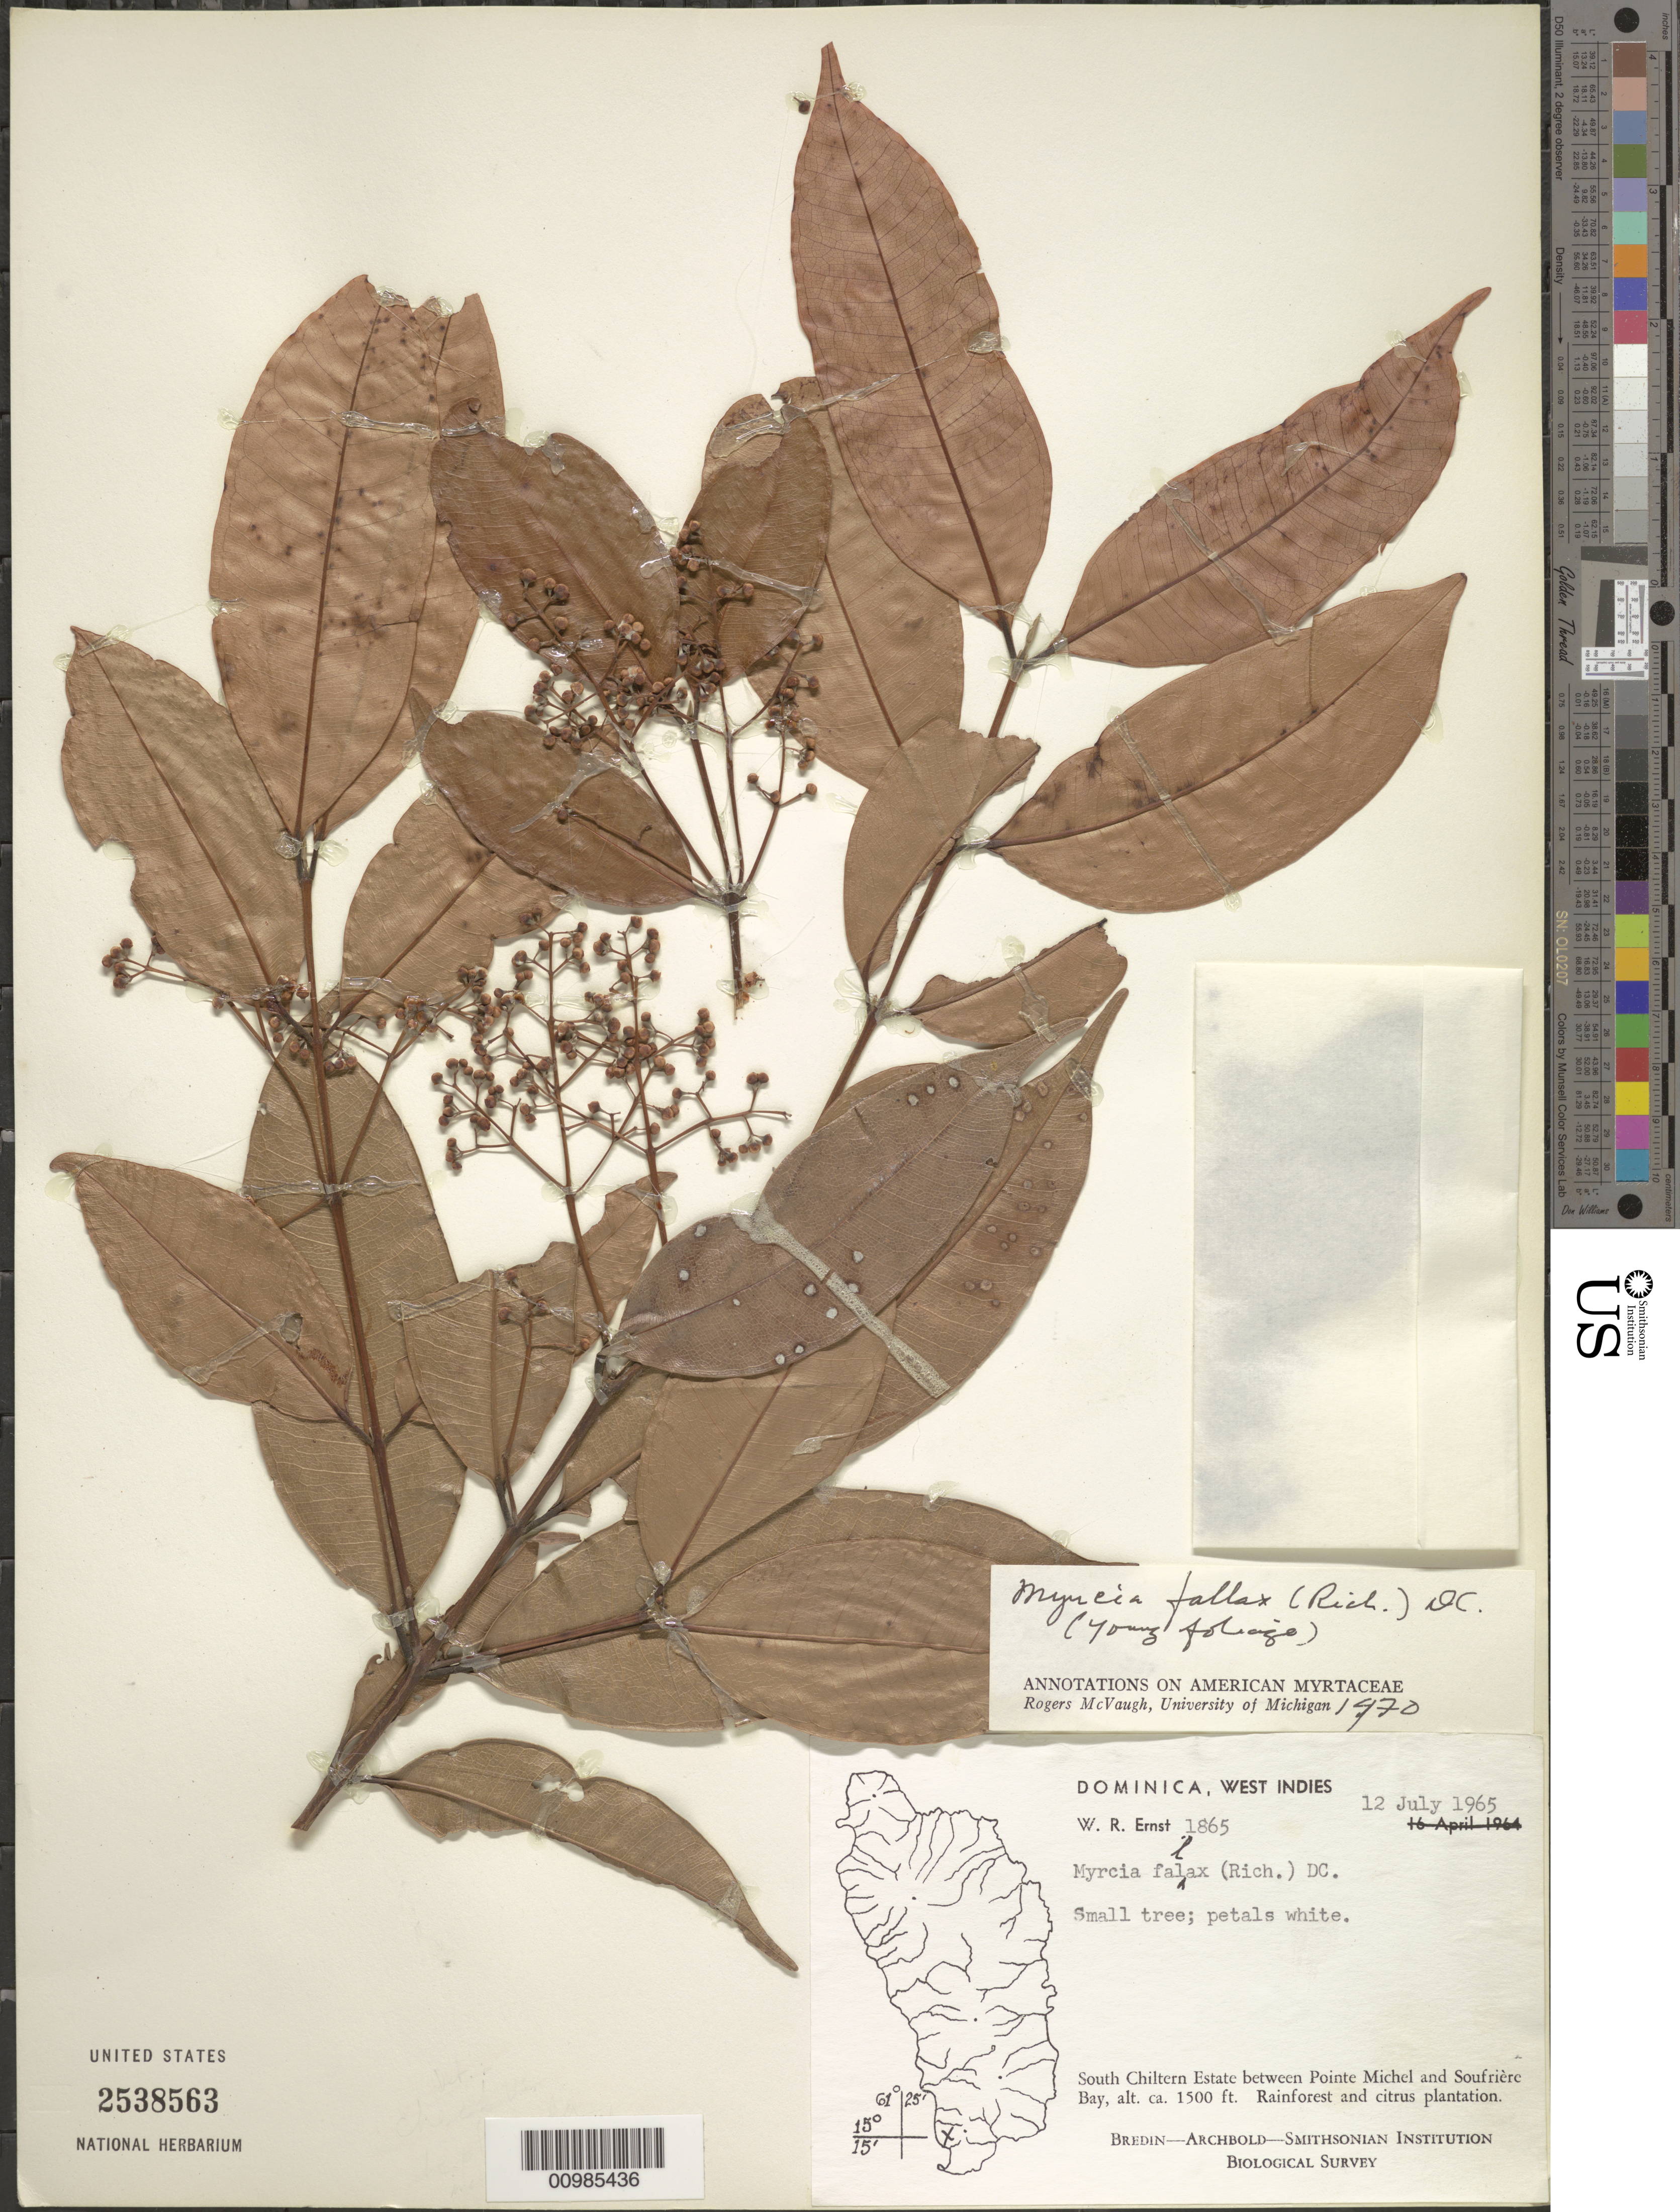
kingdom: Plantae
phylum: Tracheophyta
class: Magnoliopsida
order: Myrtales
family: Myrtaceae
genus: Myrcia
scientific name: Myrcia fallax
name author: (Rich.) DC.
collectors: W. R. Ernst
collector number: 1865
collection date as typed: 12 Jul 1965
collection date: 1965-07-12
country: Dominica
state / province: St. Luke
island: Dominica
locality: South Chiltern Estate, between Pointe Michel and Soufrière Bay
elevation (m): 457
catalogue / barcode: US 2538563